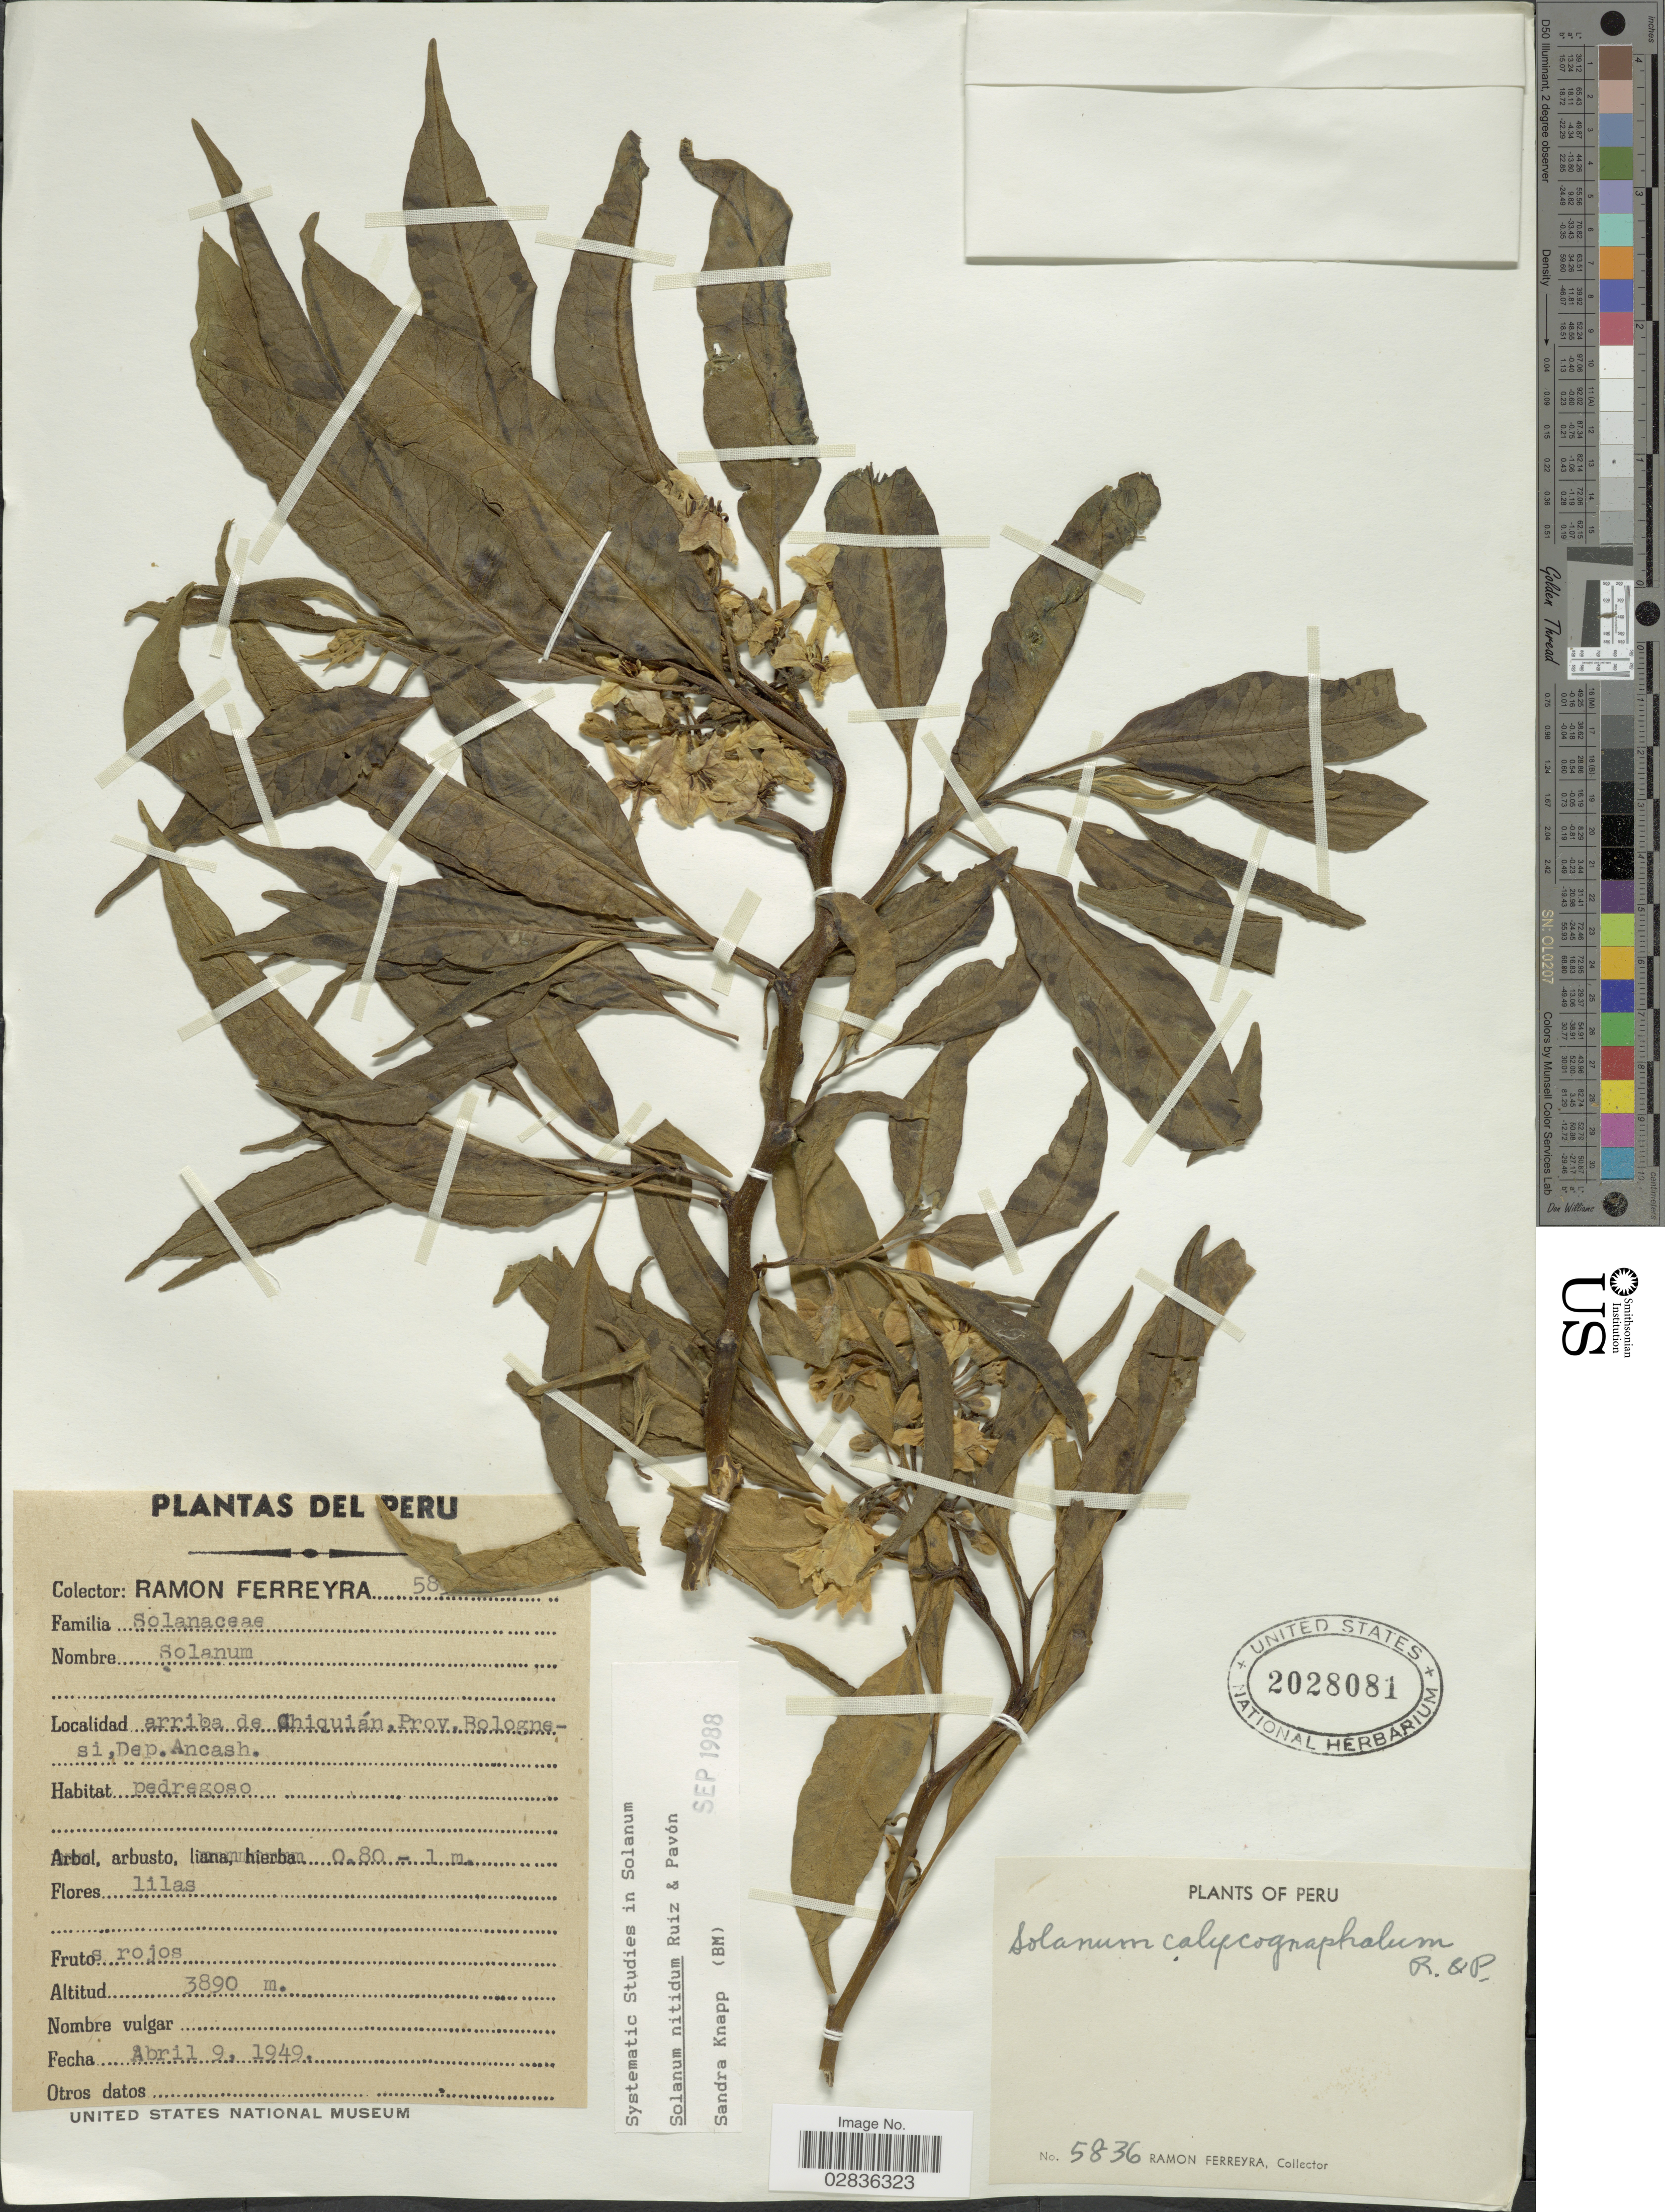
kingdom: Plantae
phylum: Tracheophyta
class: Magnoliopsida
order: Solanales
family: Solanaceae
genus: Solanum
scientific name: Solanum nitidum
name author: Ruiz & Pav.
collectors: R. A. Ferreyra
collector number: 5836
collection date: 1949-04-09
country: Peru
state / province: Ancash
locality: Arriba de Chiquián. Prov. Bolognesi, Dep. Ancash.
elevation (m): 3890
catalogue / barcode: US 2028081